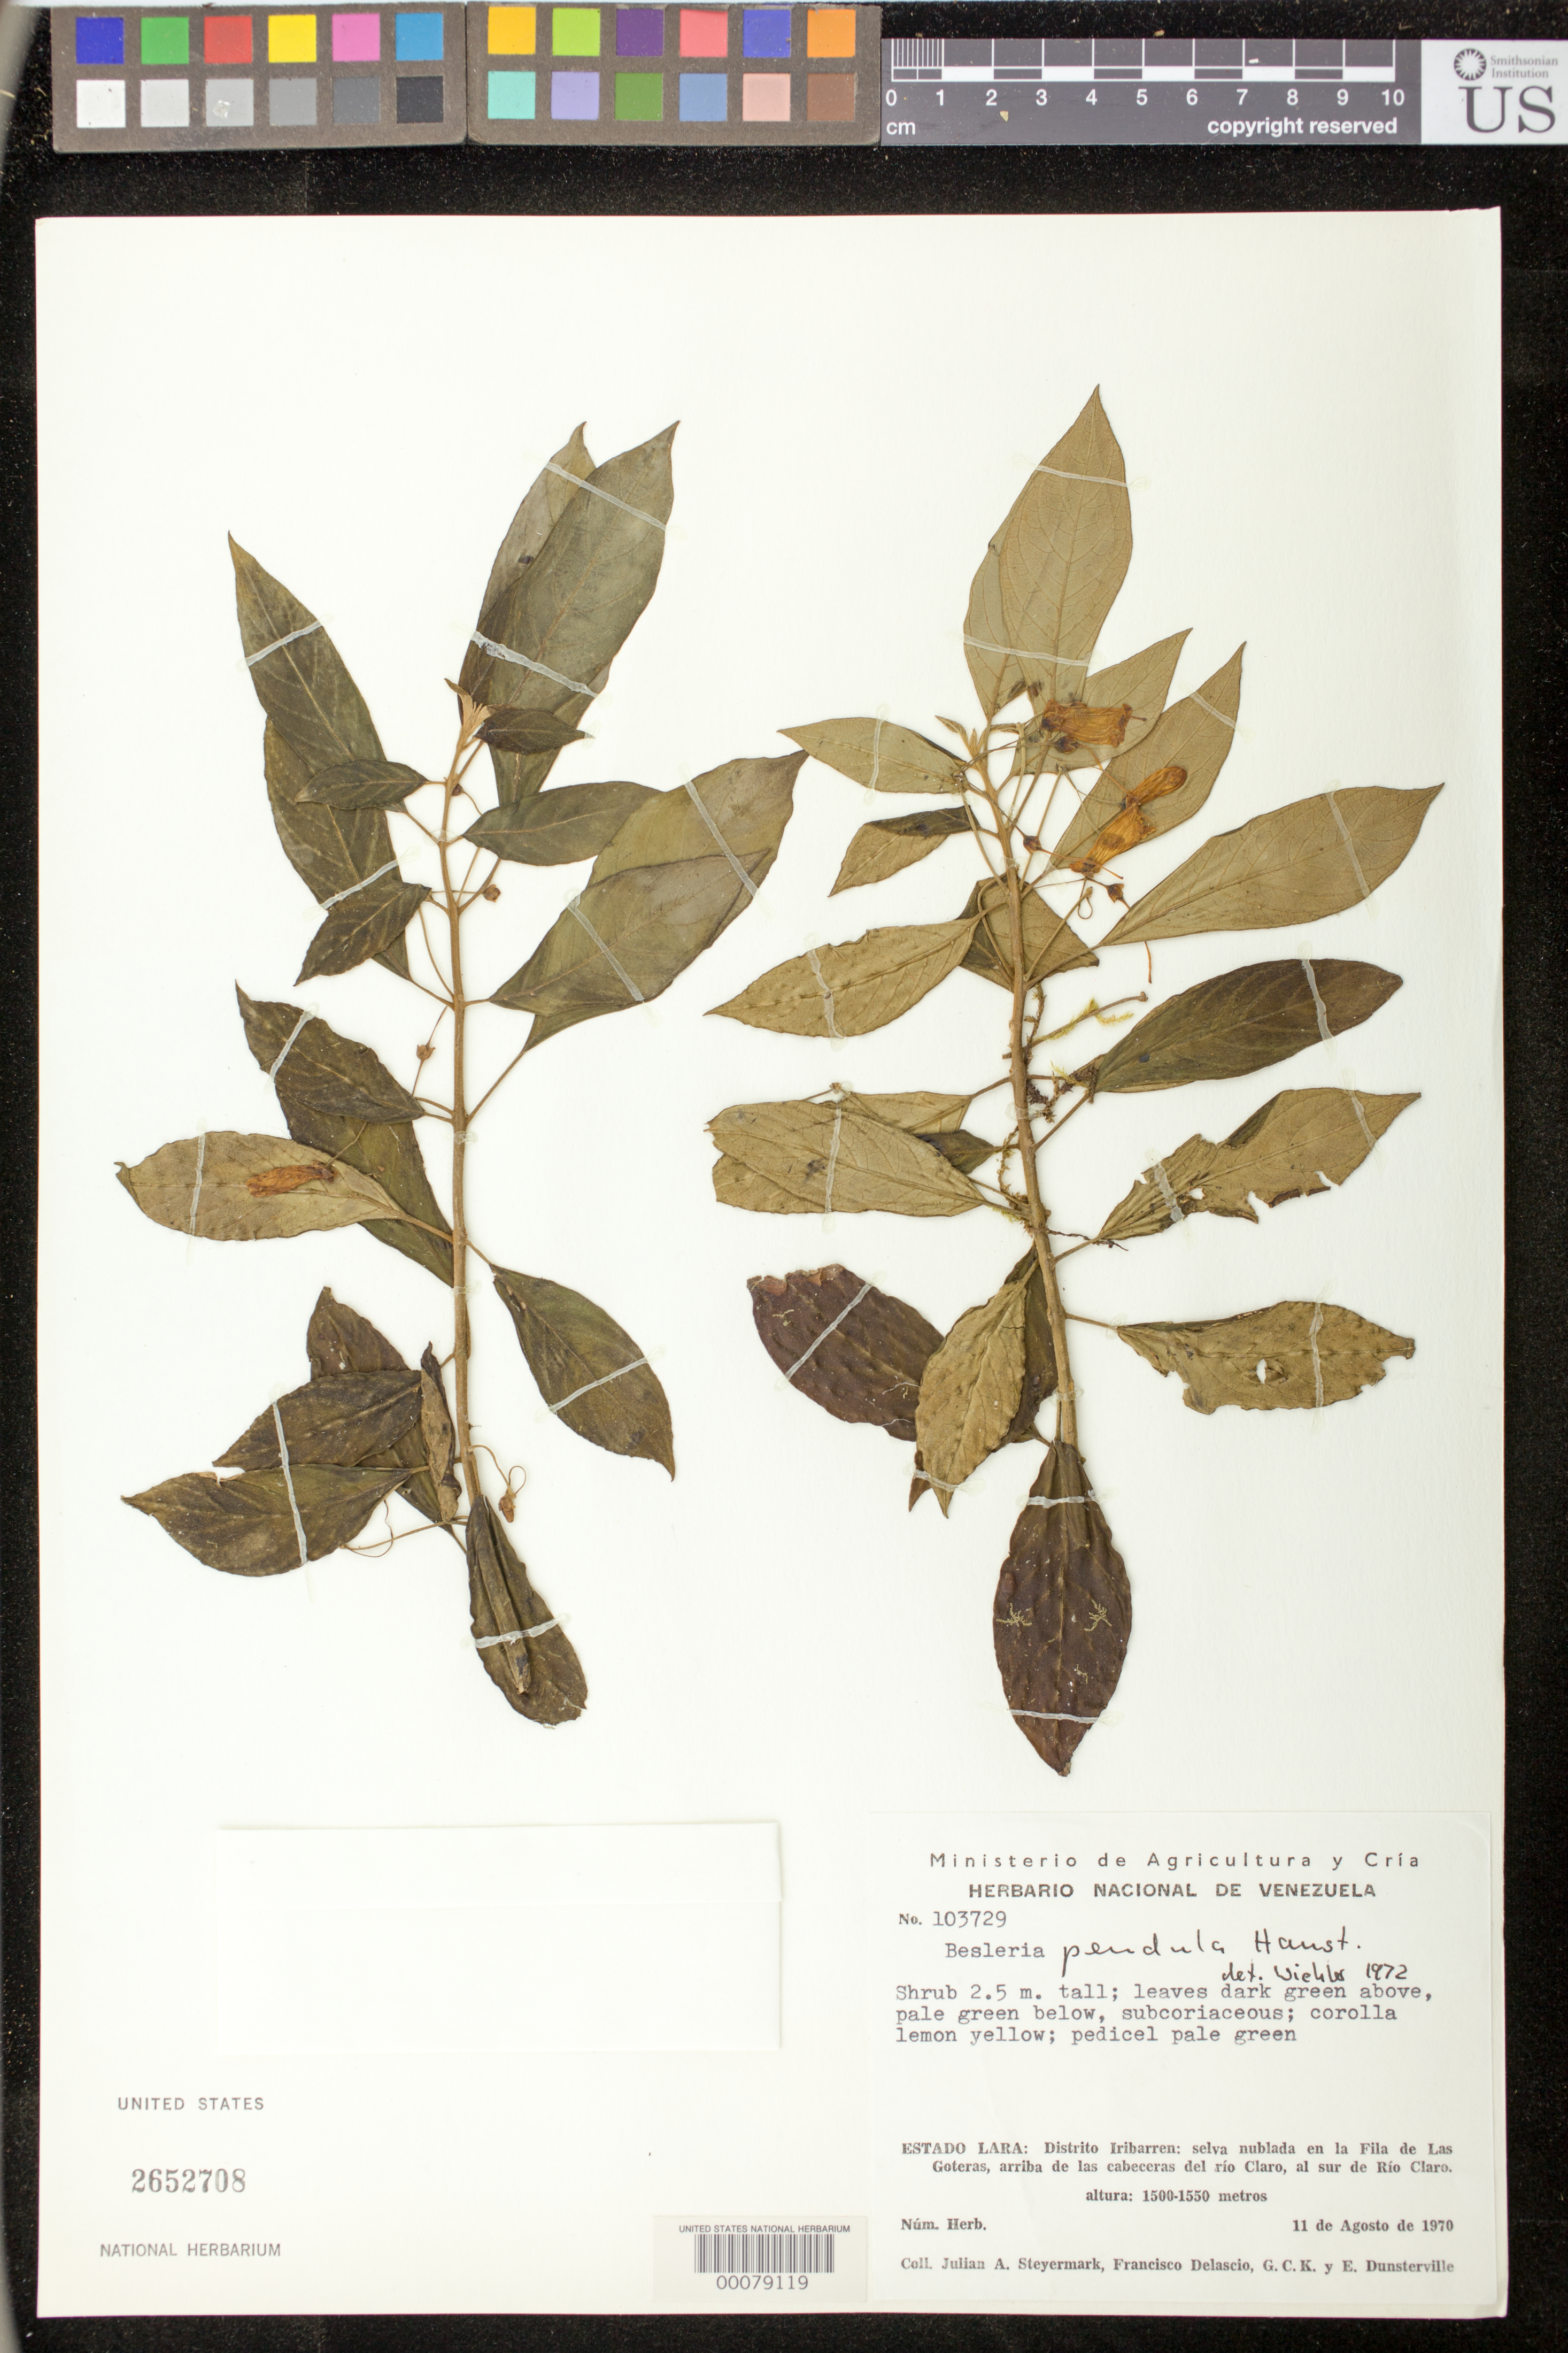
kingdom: Plantae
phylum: Tracheophyta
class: Magnoliopsida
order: Lamiales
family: Gesneriaceae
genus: Besleria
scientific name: Besleria pendula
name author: Hanst.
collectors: J. Steyermark & et al.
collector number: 103729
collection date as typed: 11 Aug 1970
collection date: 1970-08-11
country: Venezuela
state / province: Lara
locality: Distrito Iribarren, Las Goteras, above the Rio Clara, S of Rio Clara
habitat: Cloud forest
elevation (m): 1500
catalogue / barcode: US 2652708